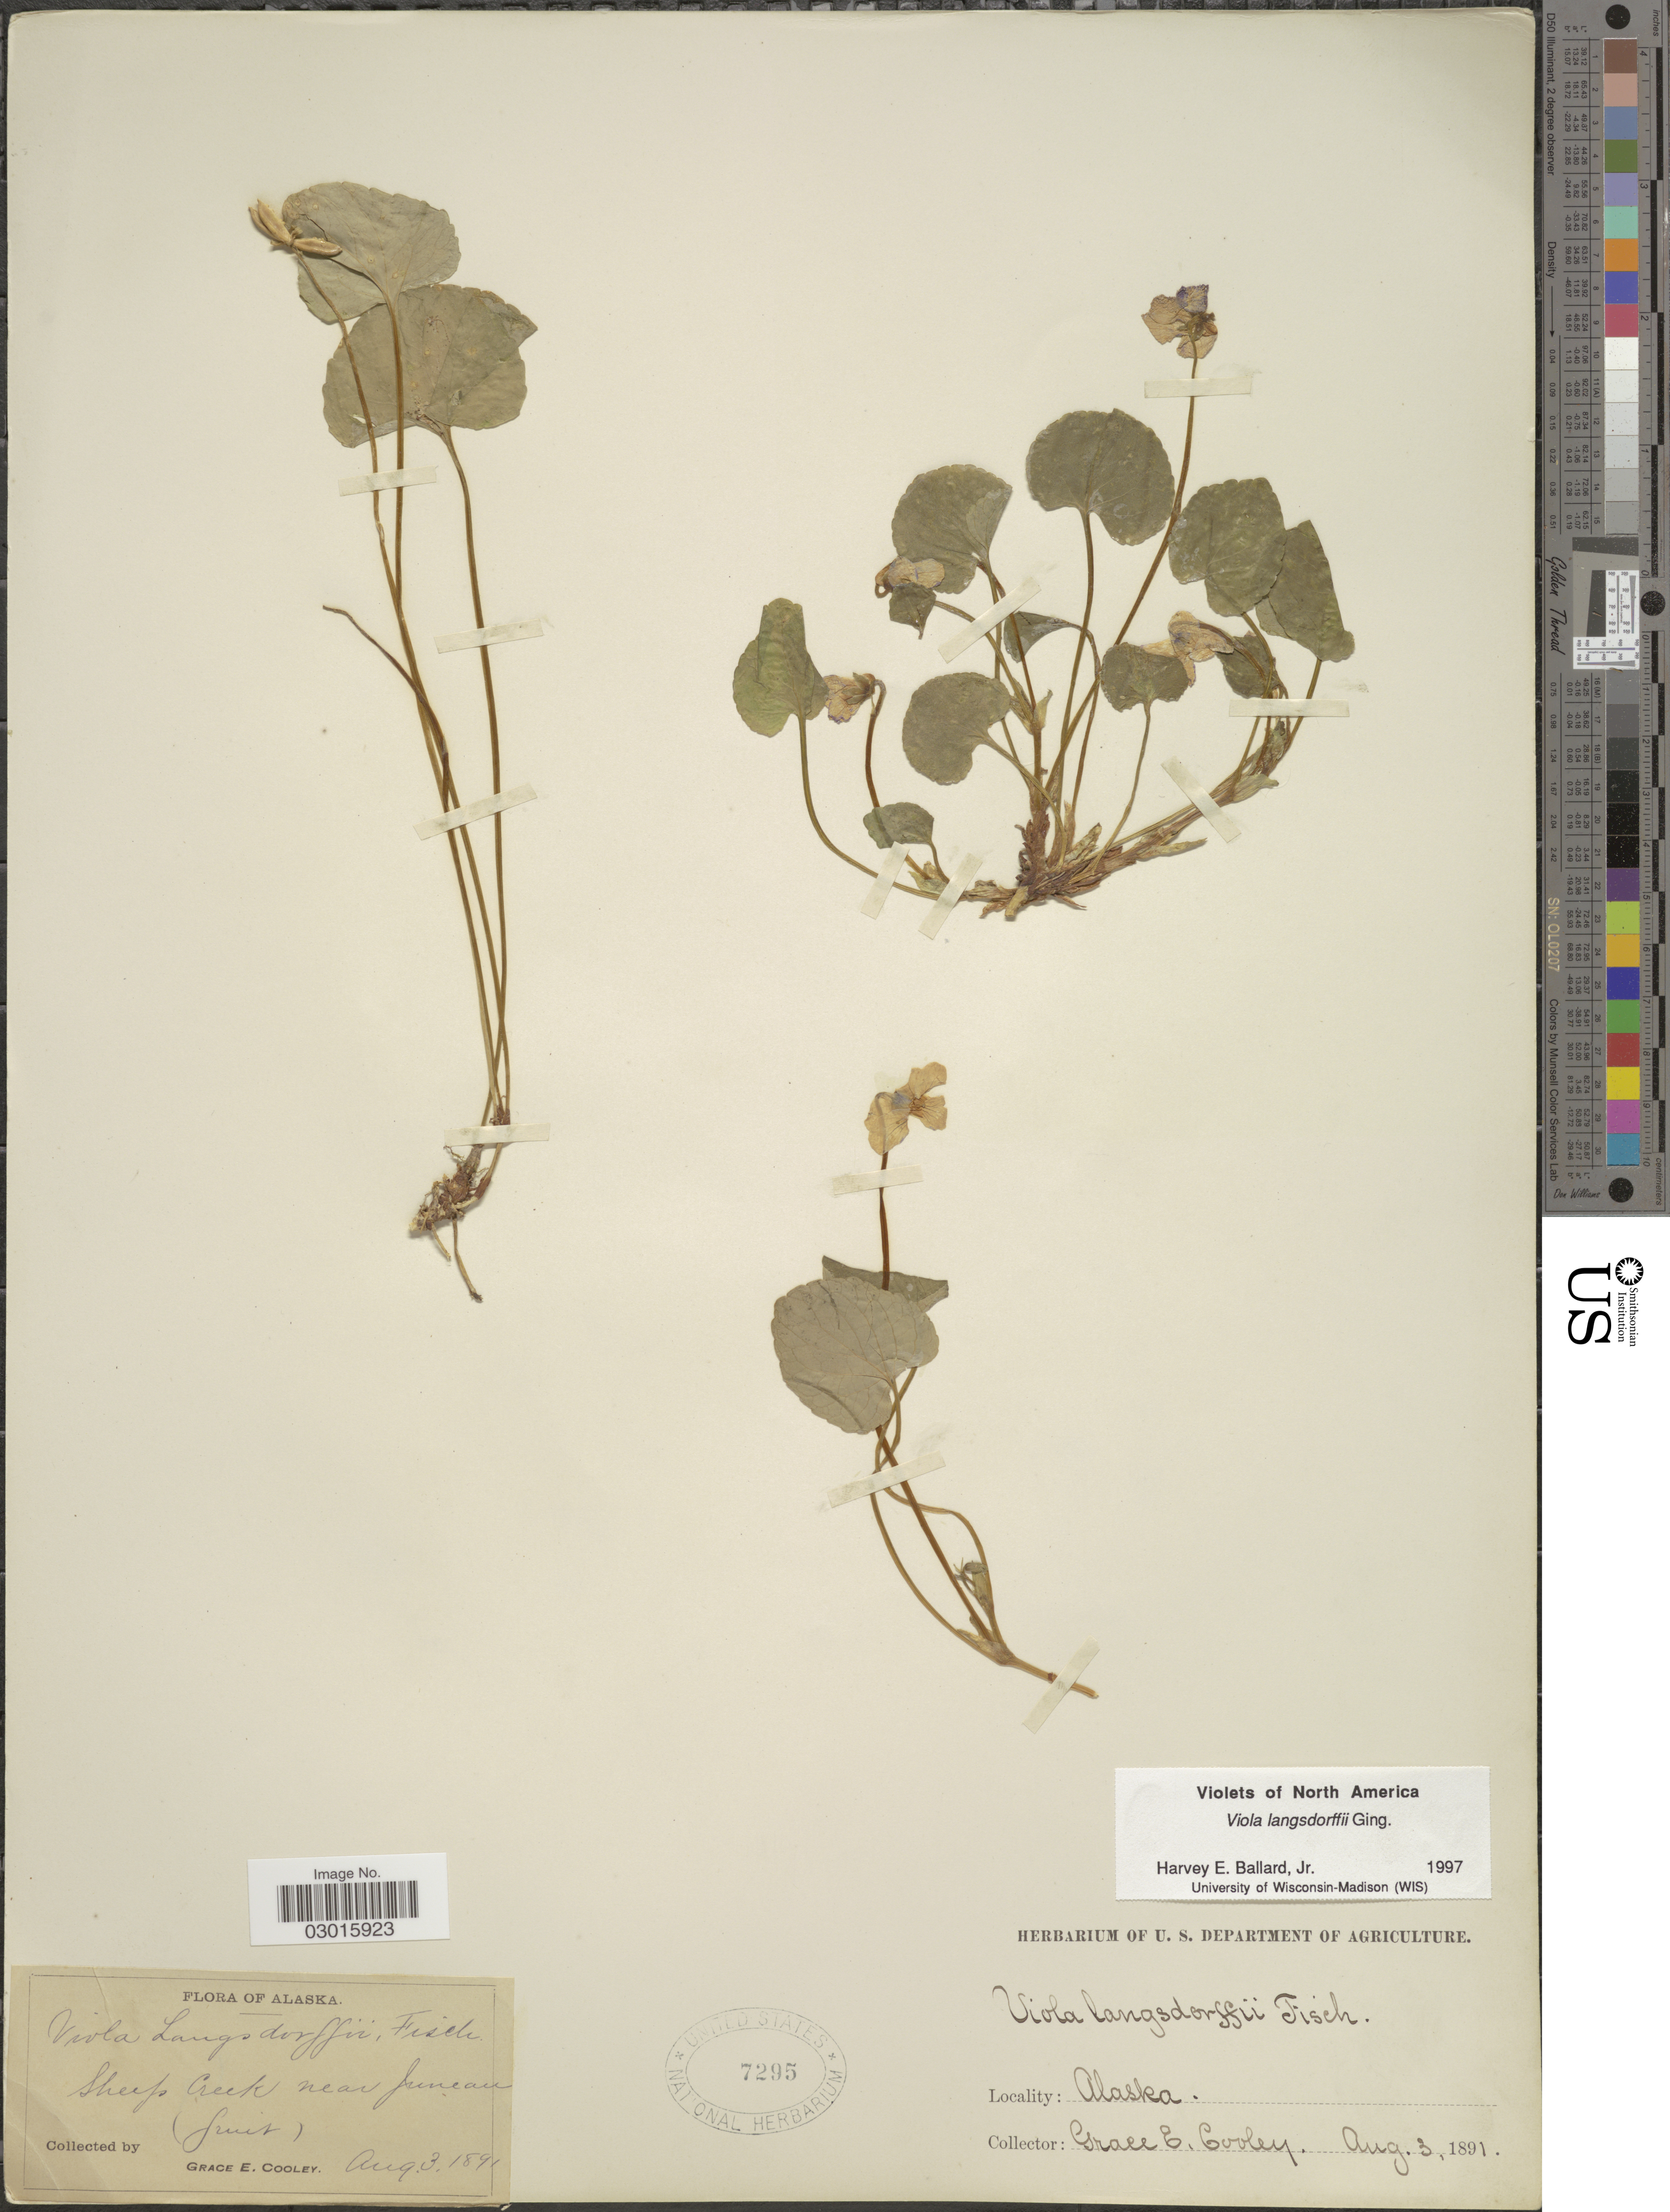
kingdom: Plantae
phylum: Tracheophyta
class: Magnoliopsida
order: Malpighiales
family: Violaceae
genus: Viola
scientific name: Viola langsdorffii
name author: Fisch. ex Ging.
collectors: G. E. Cooley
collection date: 1891-08-03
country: United States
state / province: Alaska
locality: Sheep Creek near Juneau.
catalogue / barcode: US 7295